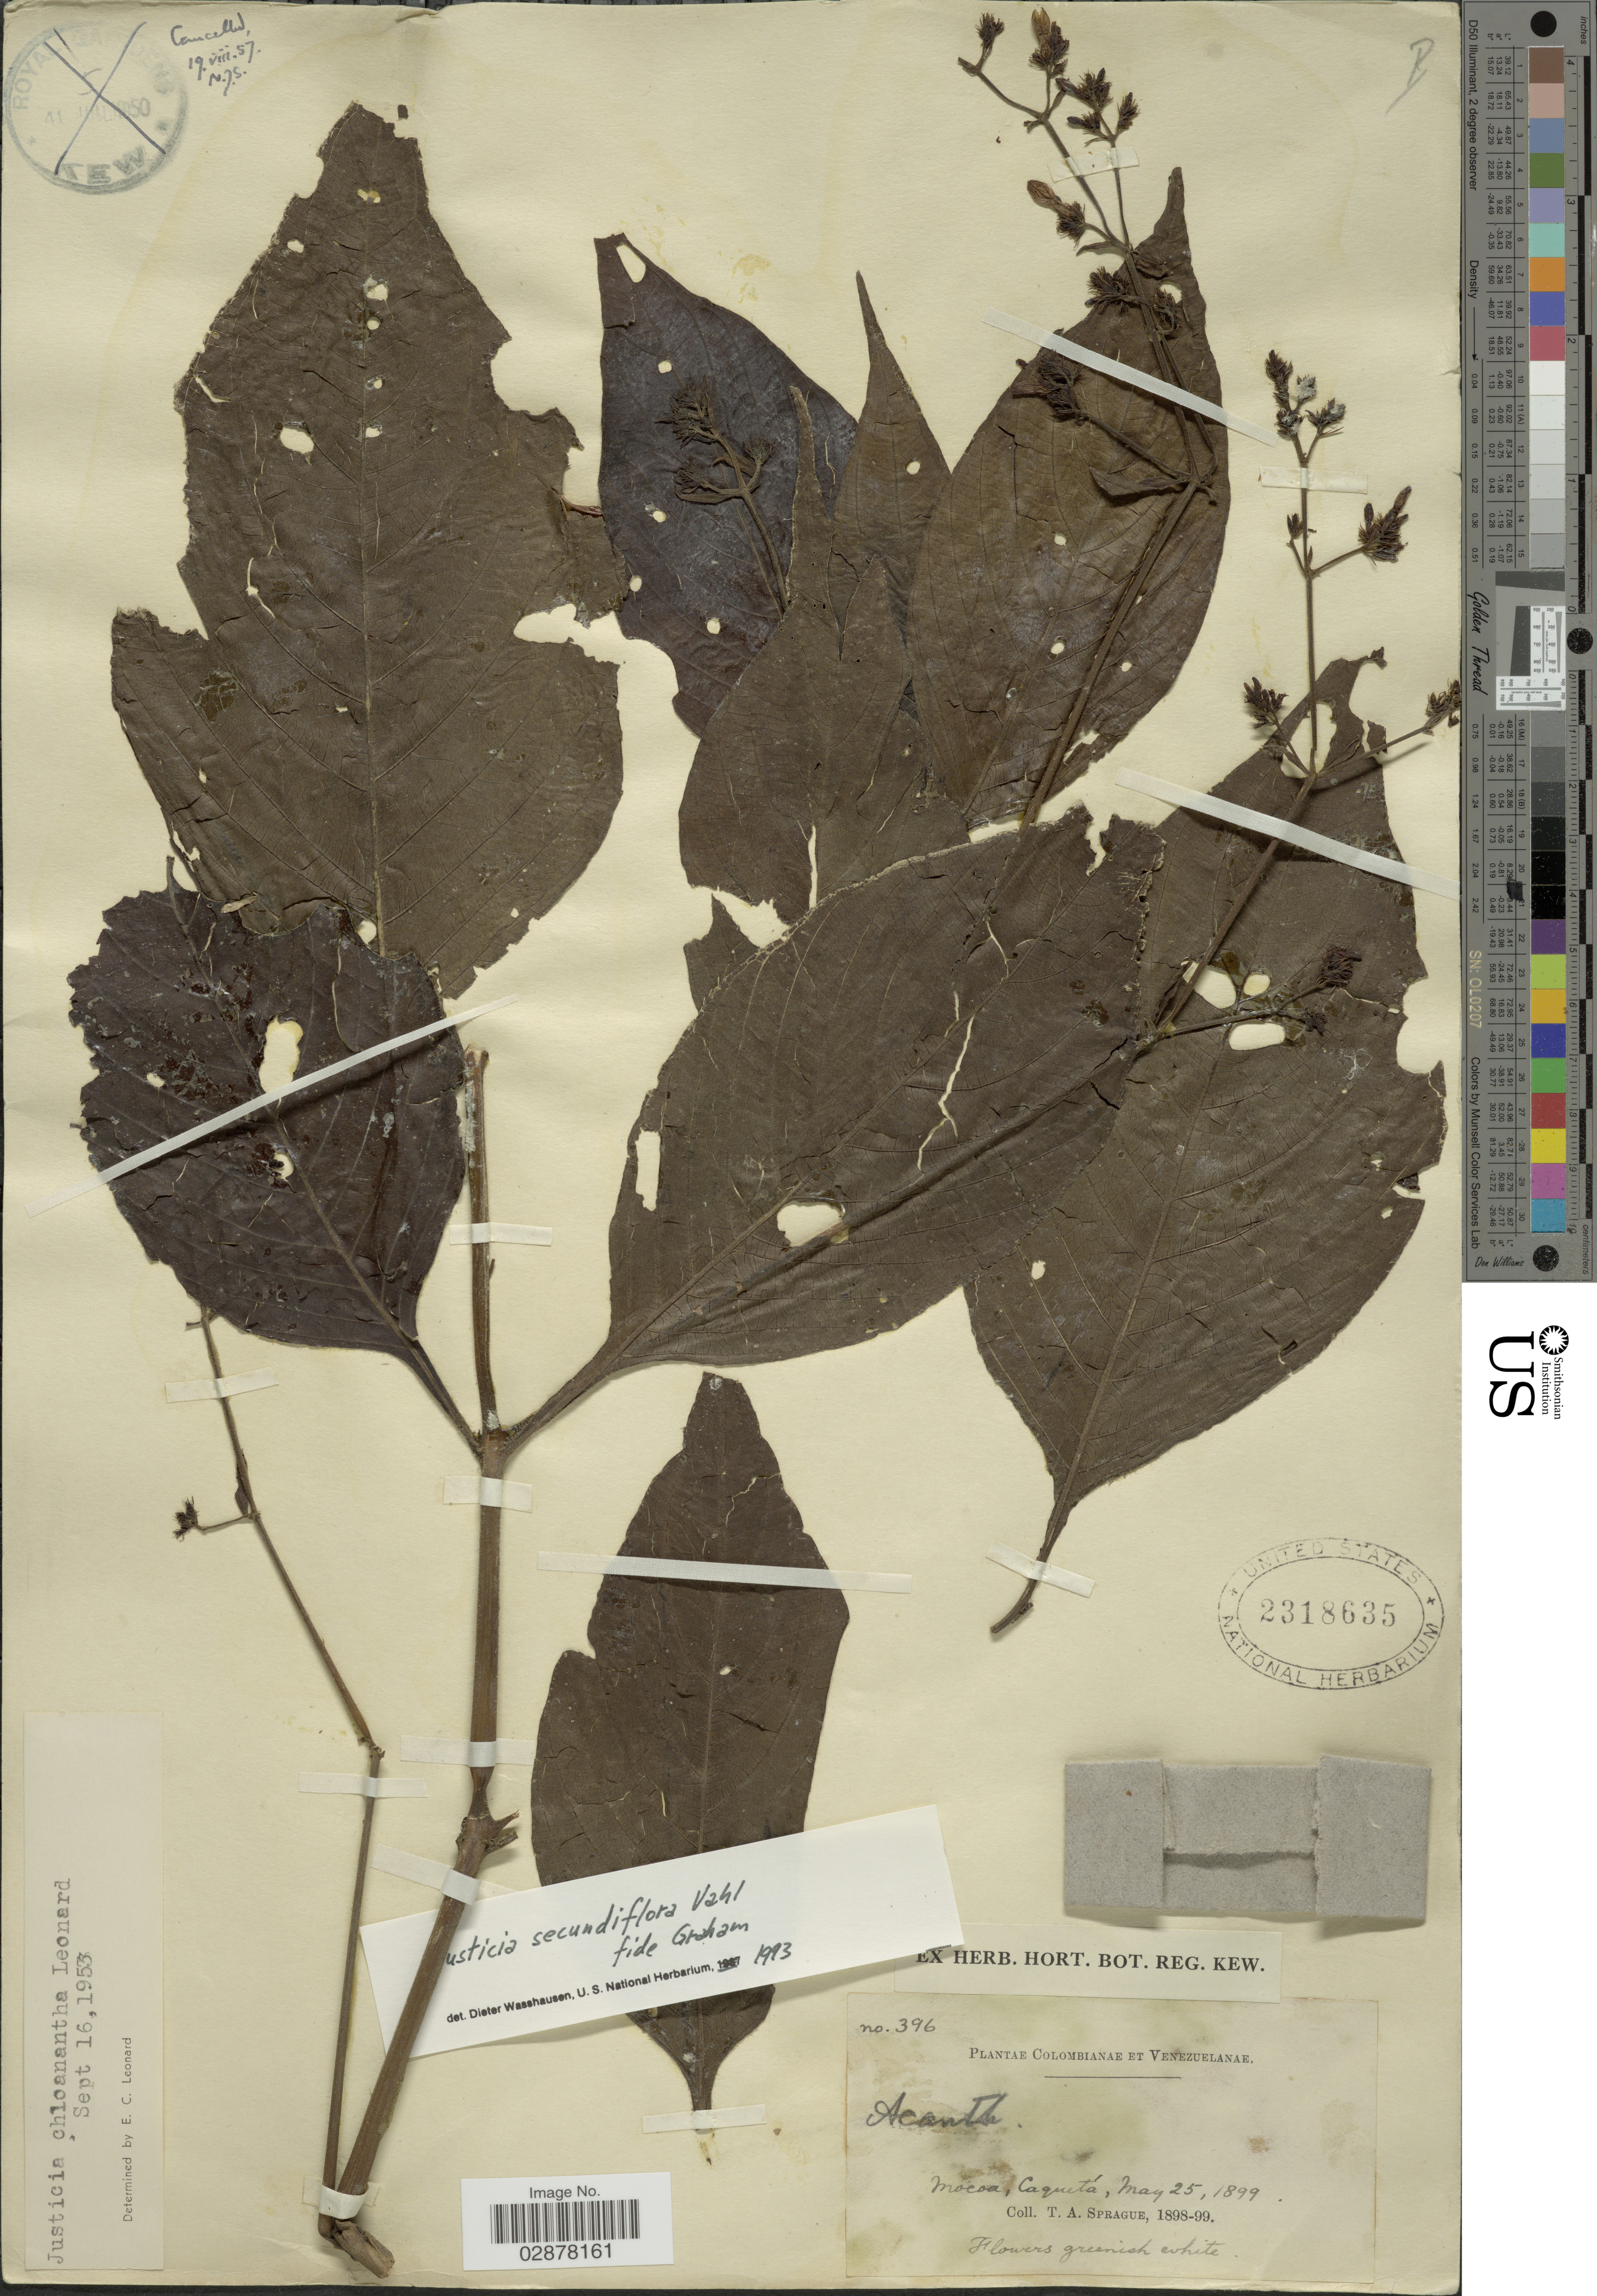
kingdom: Plantae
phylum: Tracheophyta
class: Magnoliopsida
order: Lamiales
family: Acanthaceae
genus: Justicia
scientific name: Justicia chloanantha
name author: Leonard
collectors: T. A. Sprague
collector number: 396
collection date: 1899-05-25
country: Colombia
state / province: Caquetá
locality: Mocoa, Caquetá.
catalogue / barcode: US 2318635